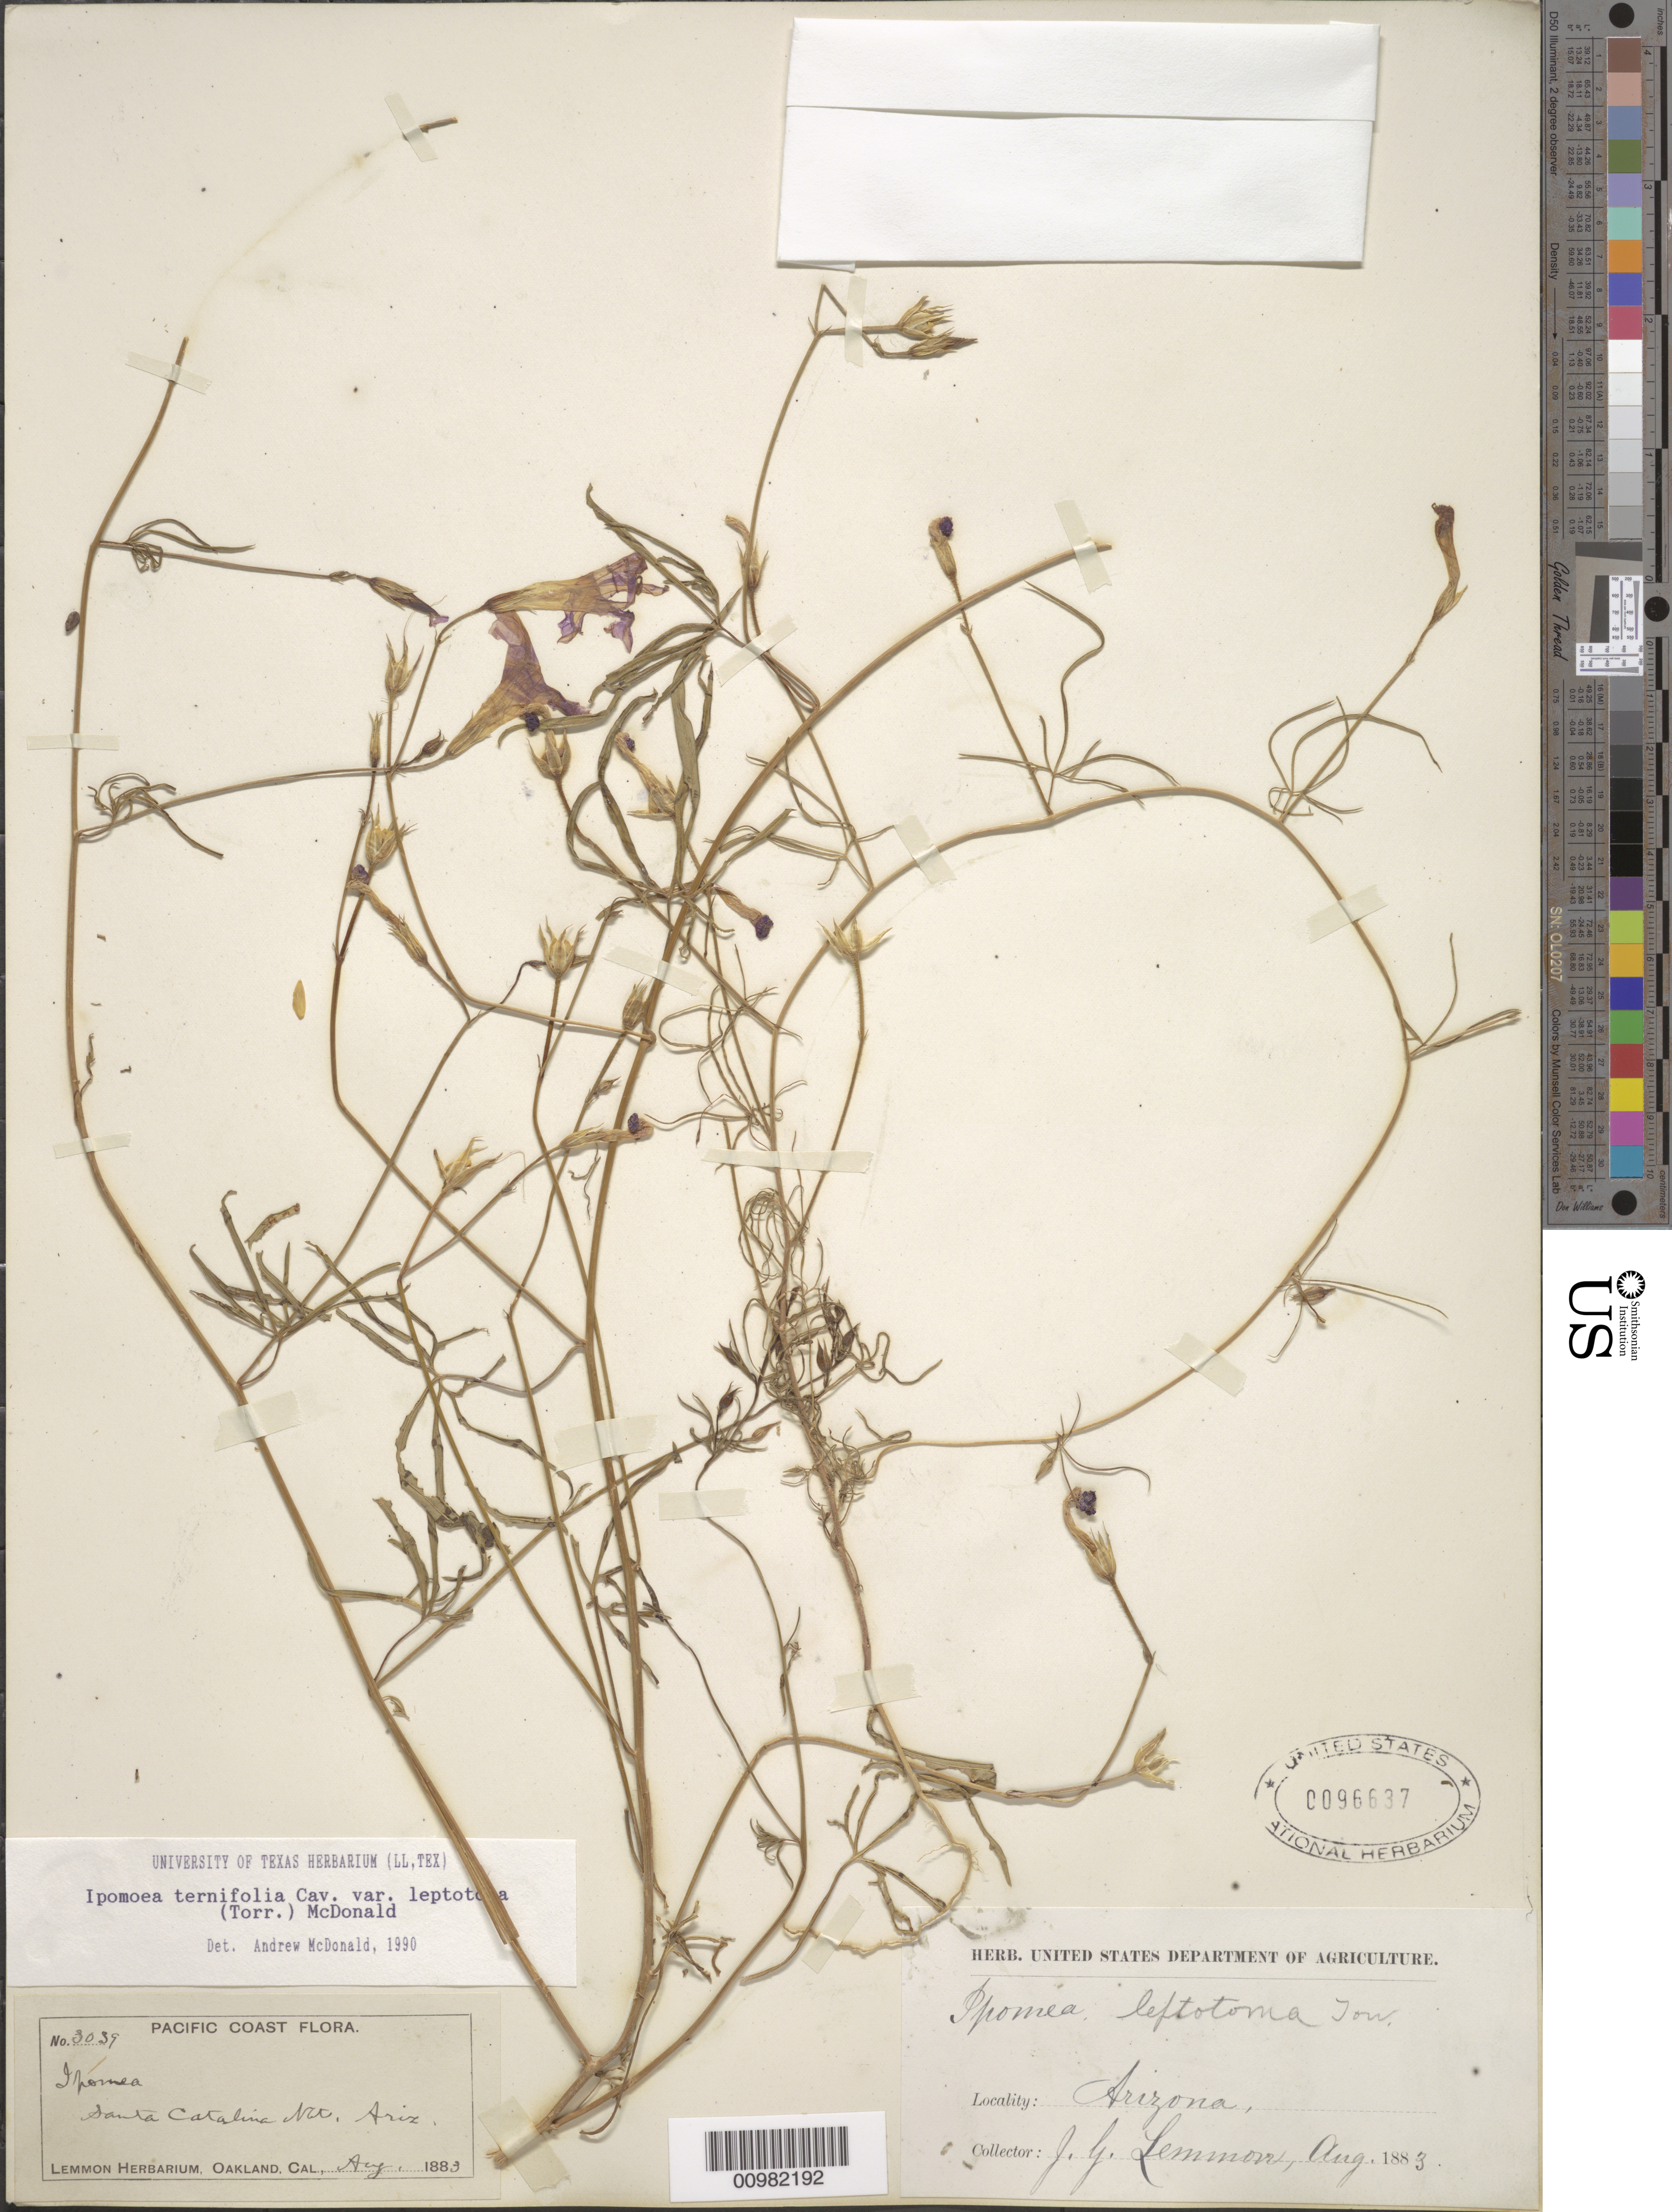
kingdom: Plantae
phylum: Tracheophyta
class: Magnoliopsida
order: Solanales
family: Convolvulaceae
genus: Ipomoea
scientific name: Ipomoea ternifolia var. leptotoma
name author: (Torr.) J.A. McDonald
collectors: J. G. Lemmon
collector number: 3039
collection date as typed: Aug 1883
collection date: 1883-08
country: United States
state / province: Arizona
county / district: Pima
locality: Santa Catalina Mts.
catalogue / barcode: US 96637